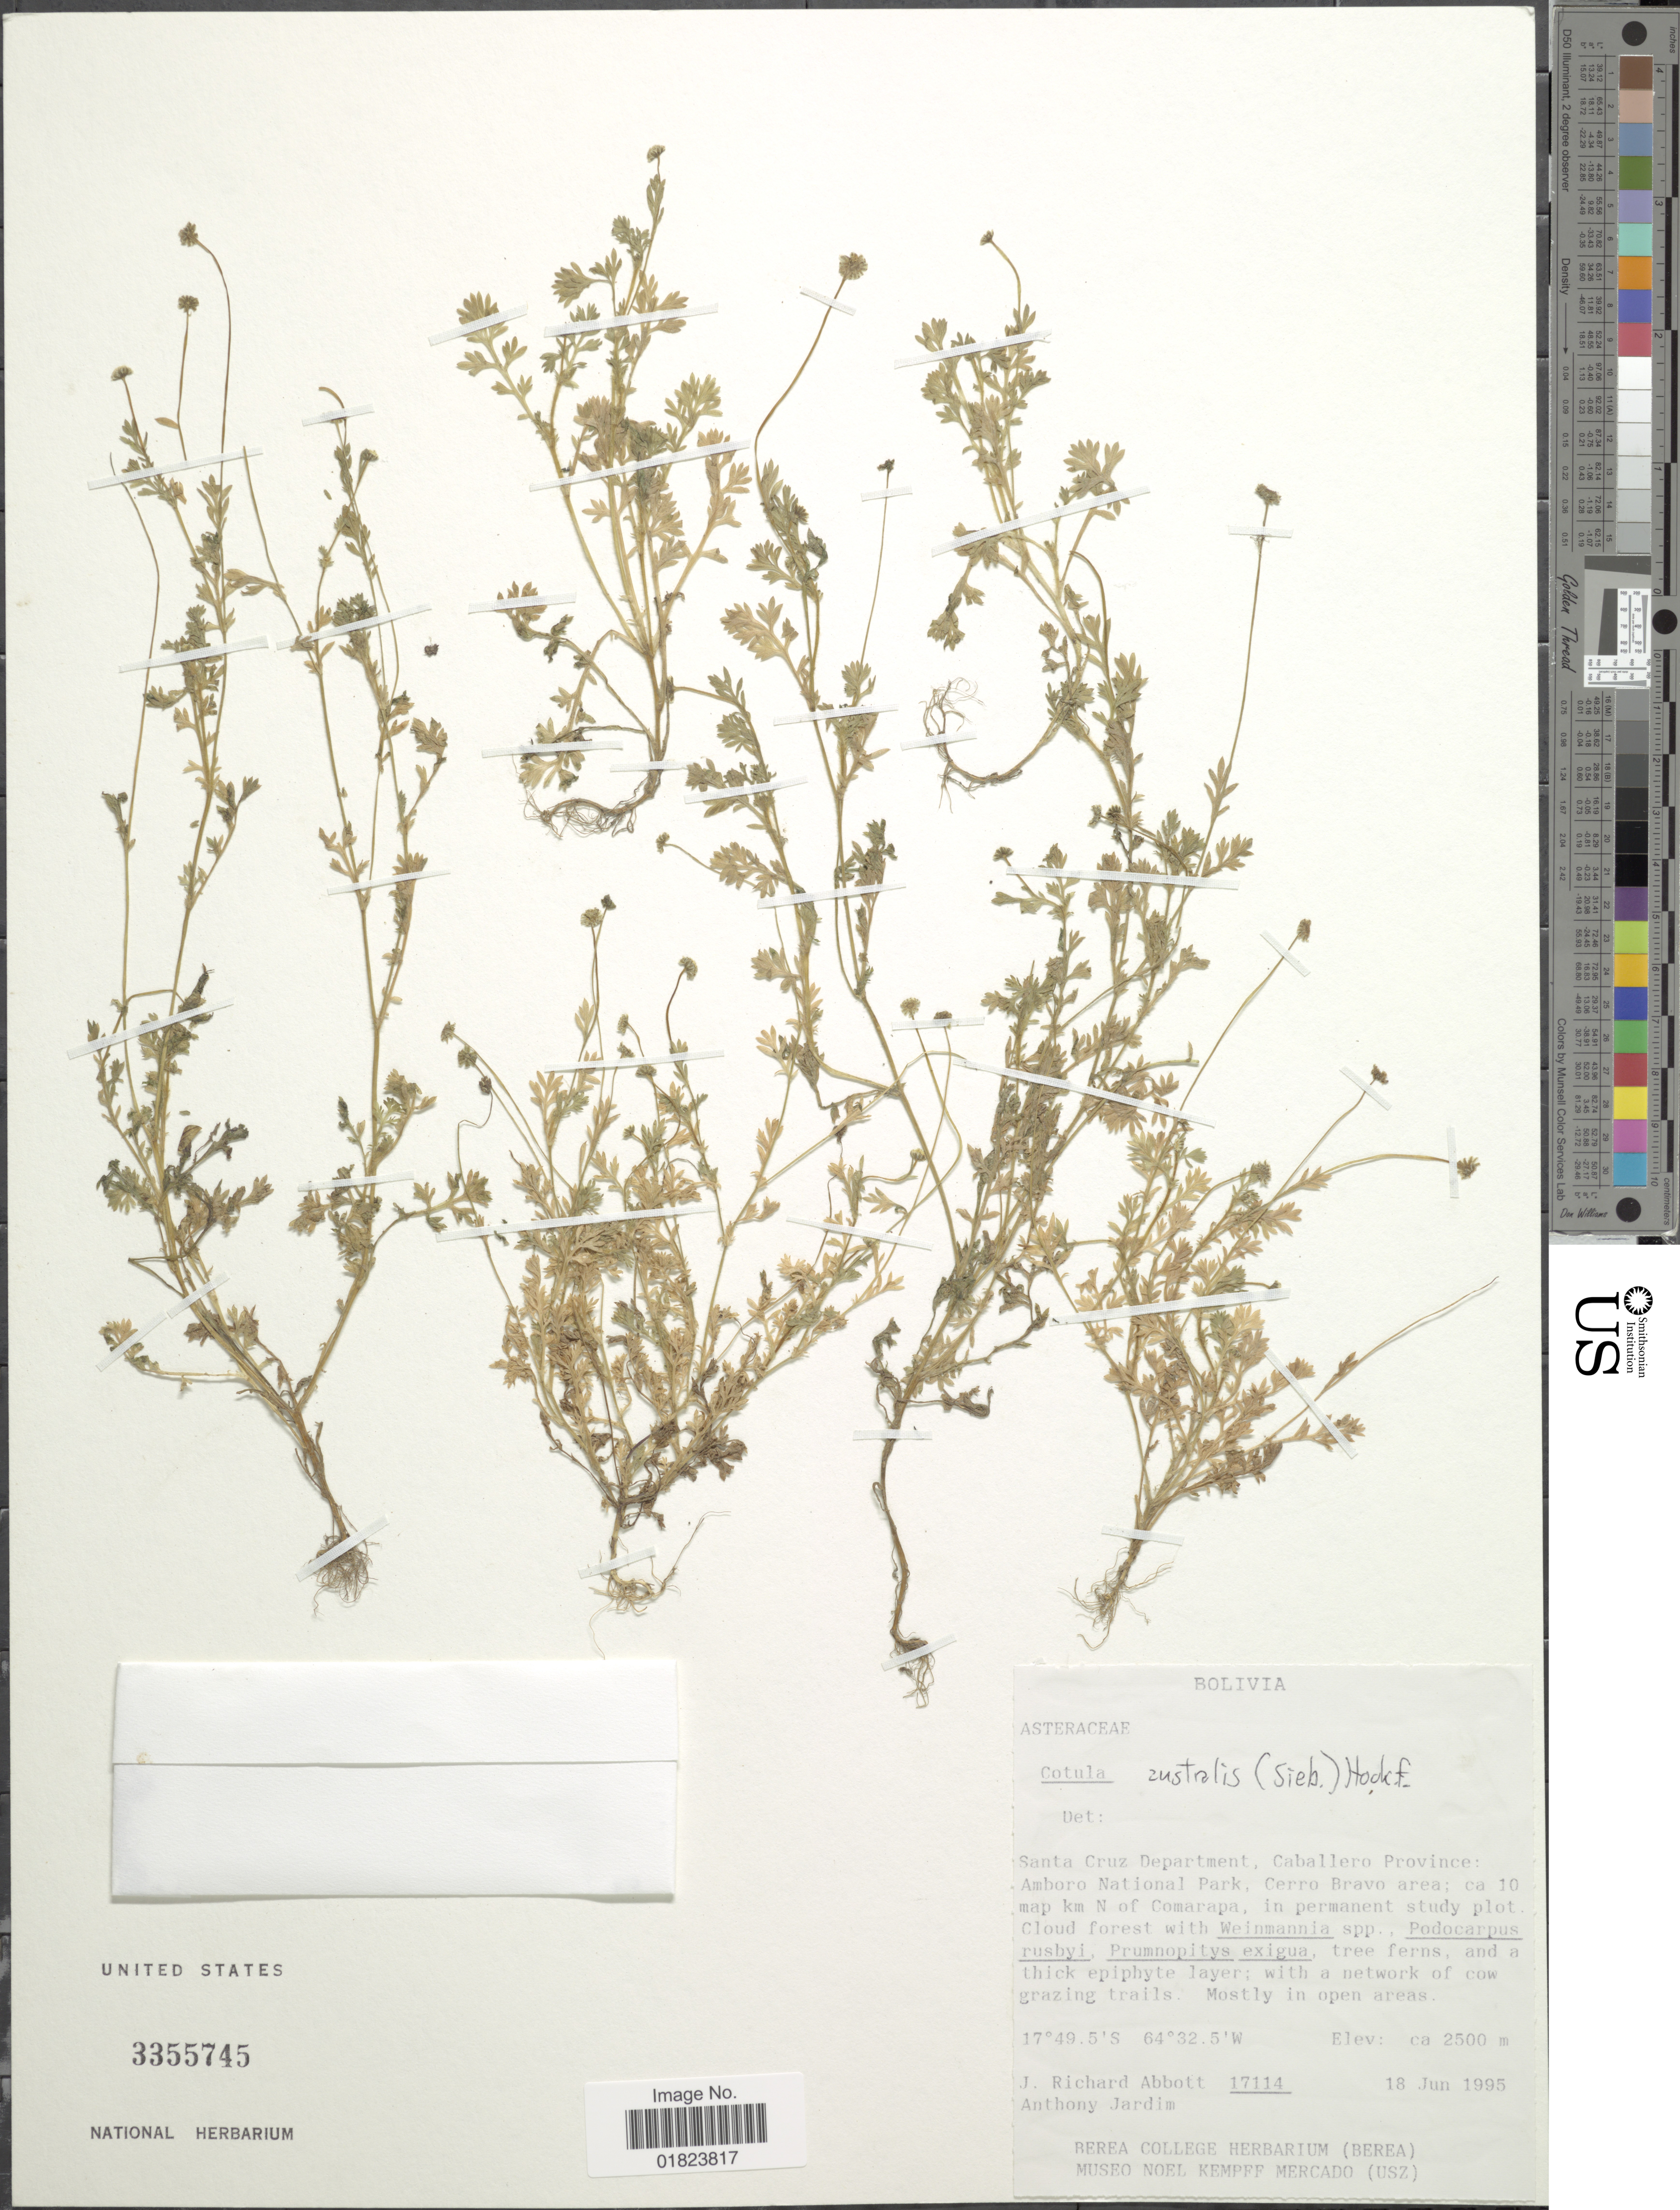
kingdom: Plantae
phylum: Tracheophyta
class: Magnoliopsida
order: Asterales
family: Asteraceae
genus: Cotula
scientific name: Cotula australis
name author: (Sieber ex Spreng.) Hook. f.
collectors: J. R. Abbott & A. Jardim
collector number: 17114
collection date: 1995-06-18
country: Bolivia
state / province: Santa Cruz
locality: Caballero Province: Amboro National Park, Cerro Bravo area: ca 10 map km N of Comarapa, in permanent study plot Cloud forest.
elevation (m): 2500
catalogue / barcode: US 3355745